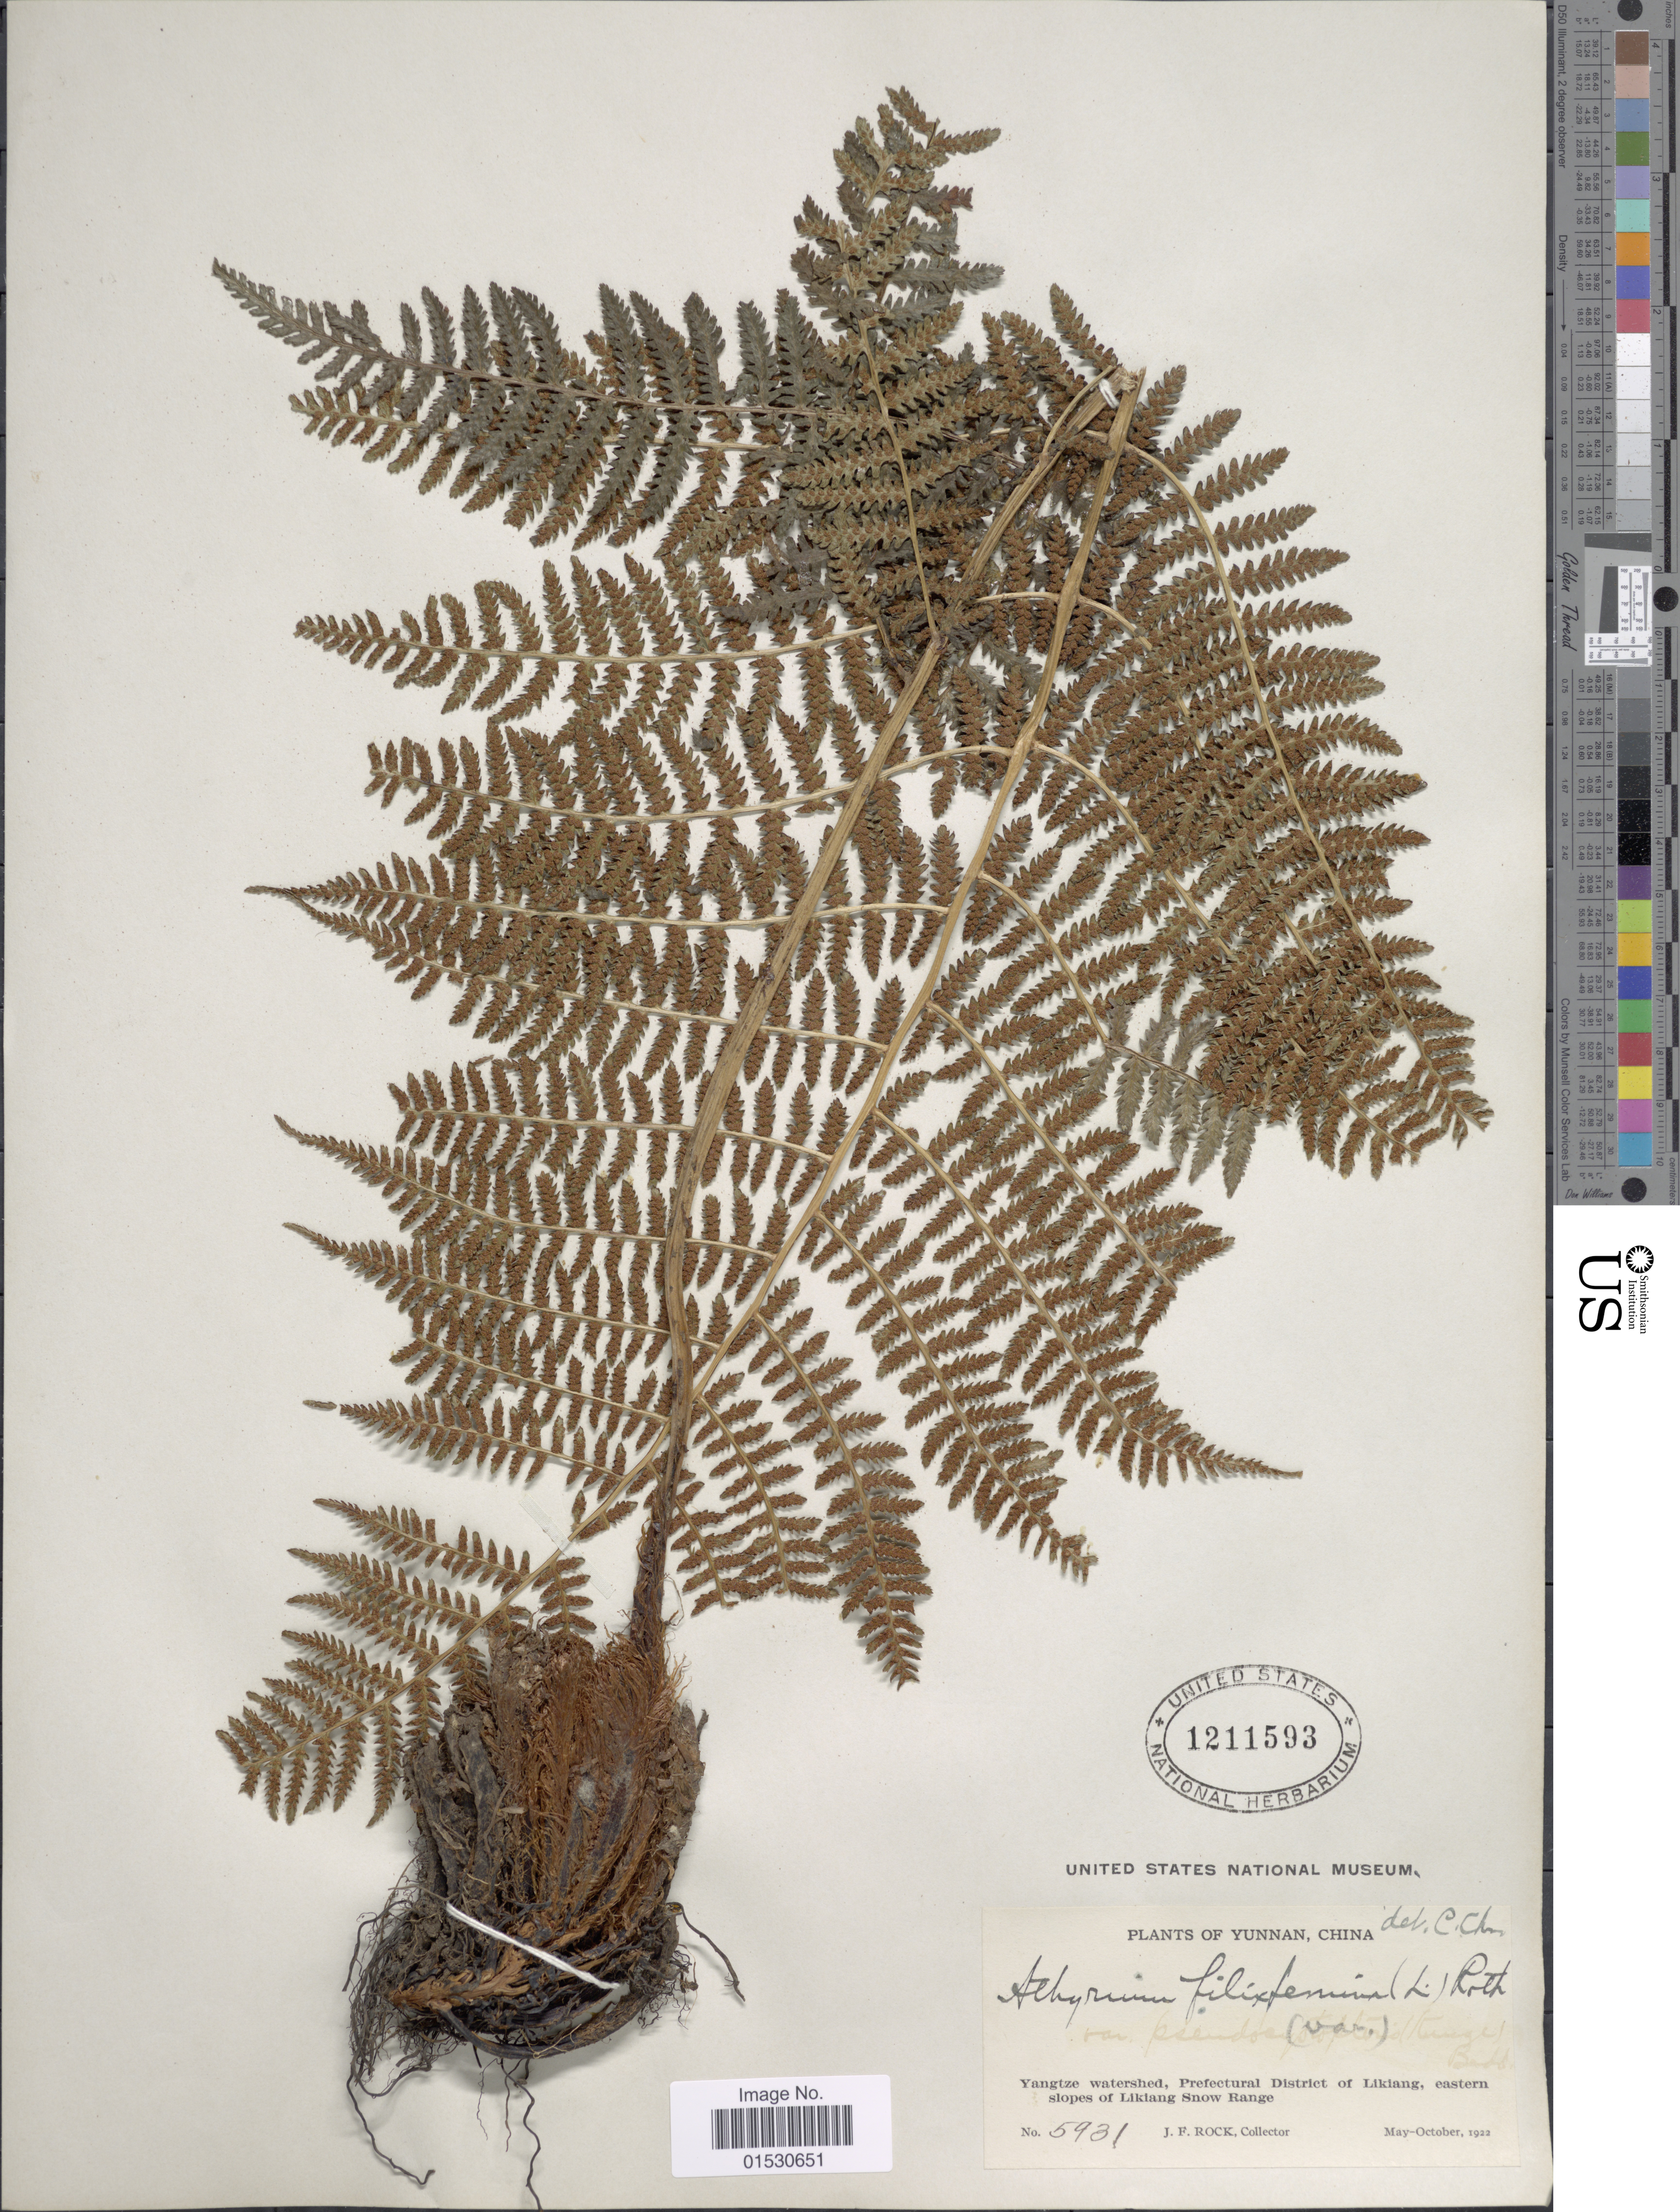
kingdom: Plantae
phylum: Tracheophyta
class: Polypodiopsida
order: Polypodiales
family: Athyriaceae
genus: Athyrium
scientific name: Athyrium filix-femina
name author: (L.) Roth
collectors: J. Rock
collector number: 5931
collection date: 1922-05/1922-10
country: China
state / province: Yunnan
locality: Yangtze watershed, Prefectural district of Likiang, eastern slopes of Likiang Snow Range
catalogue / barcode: US 1211593